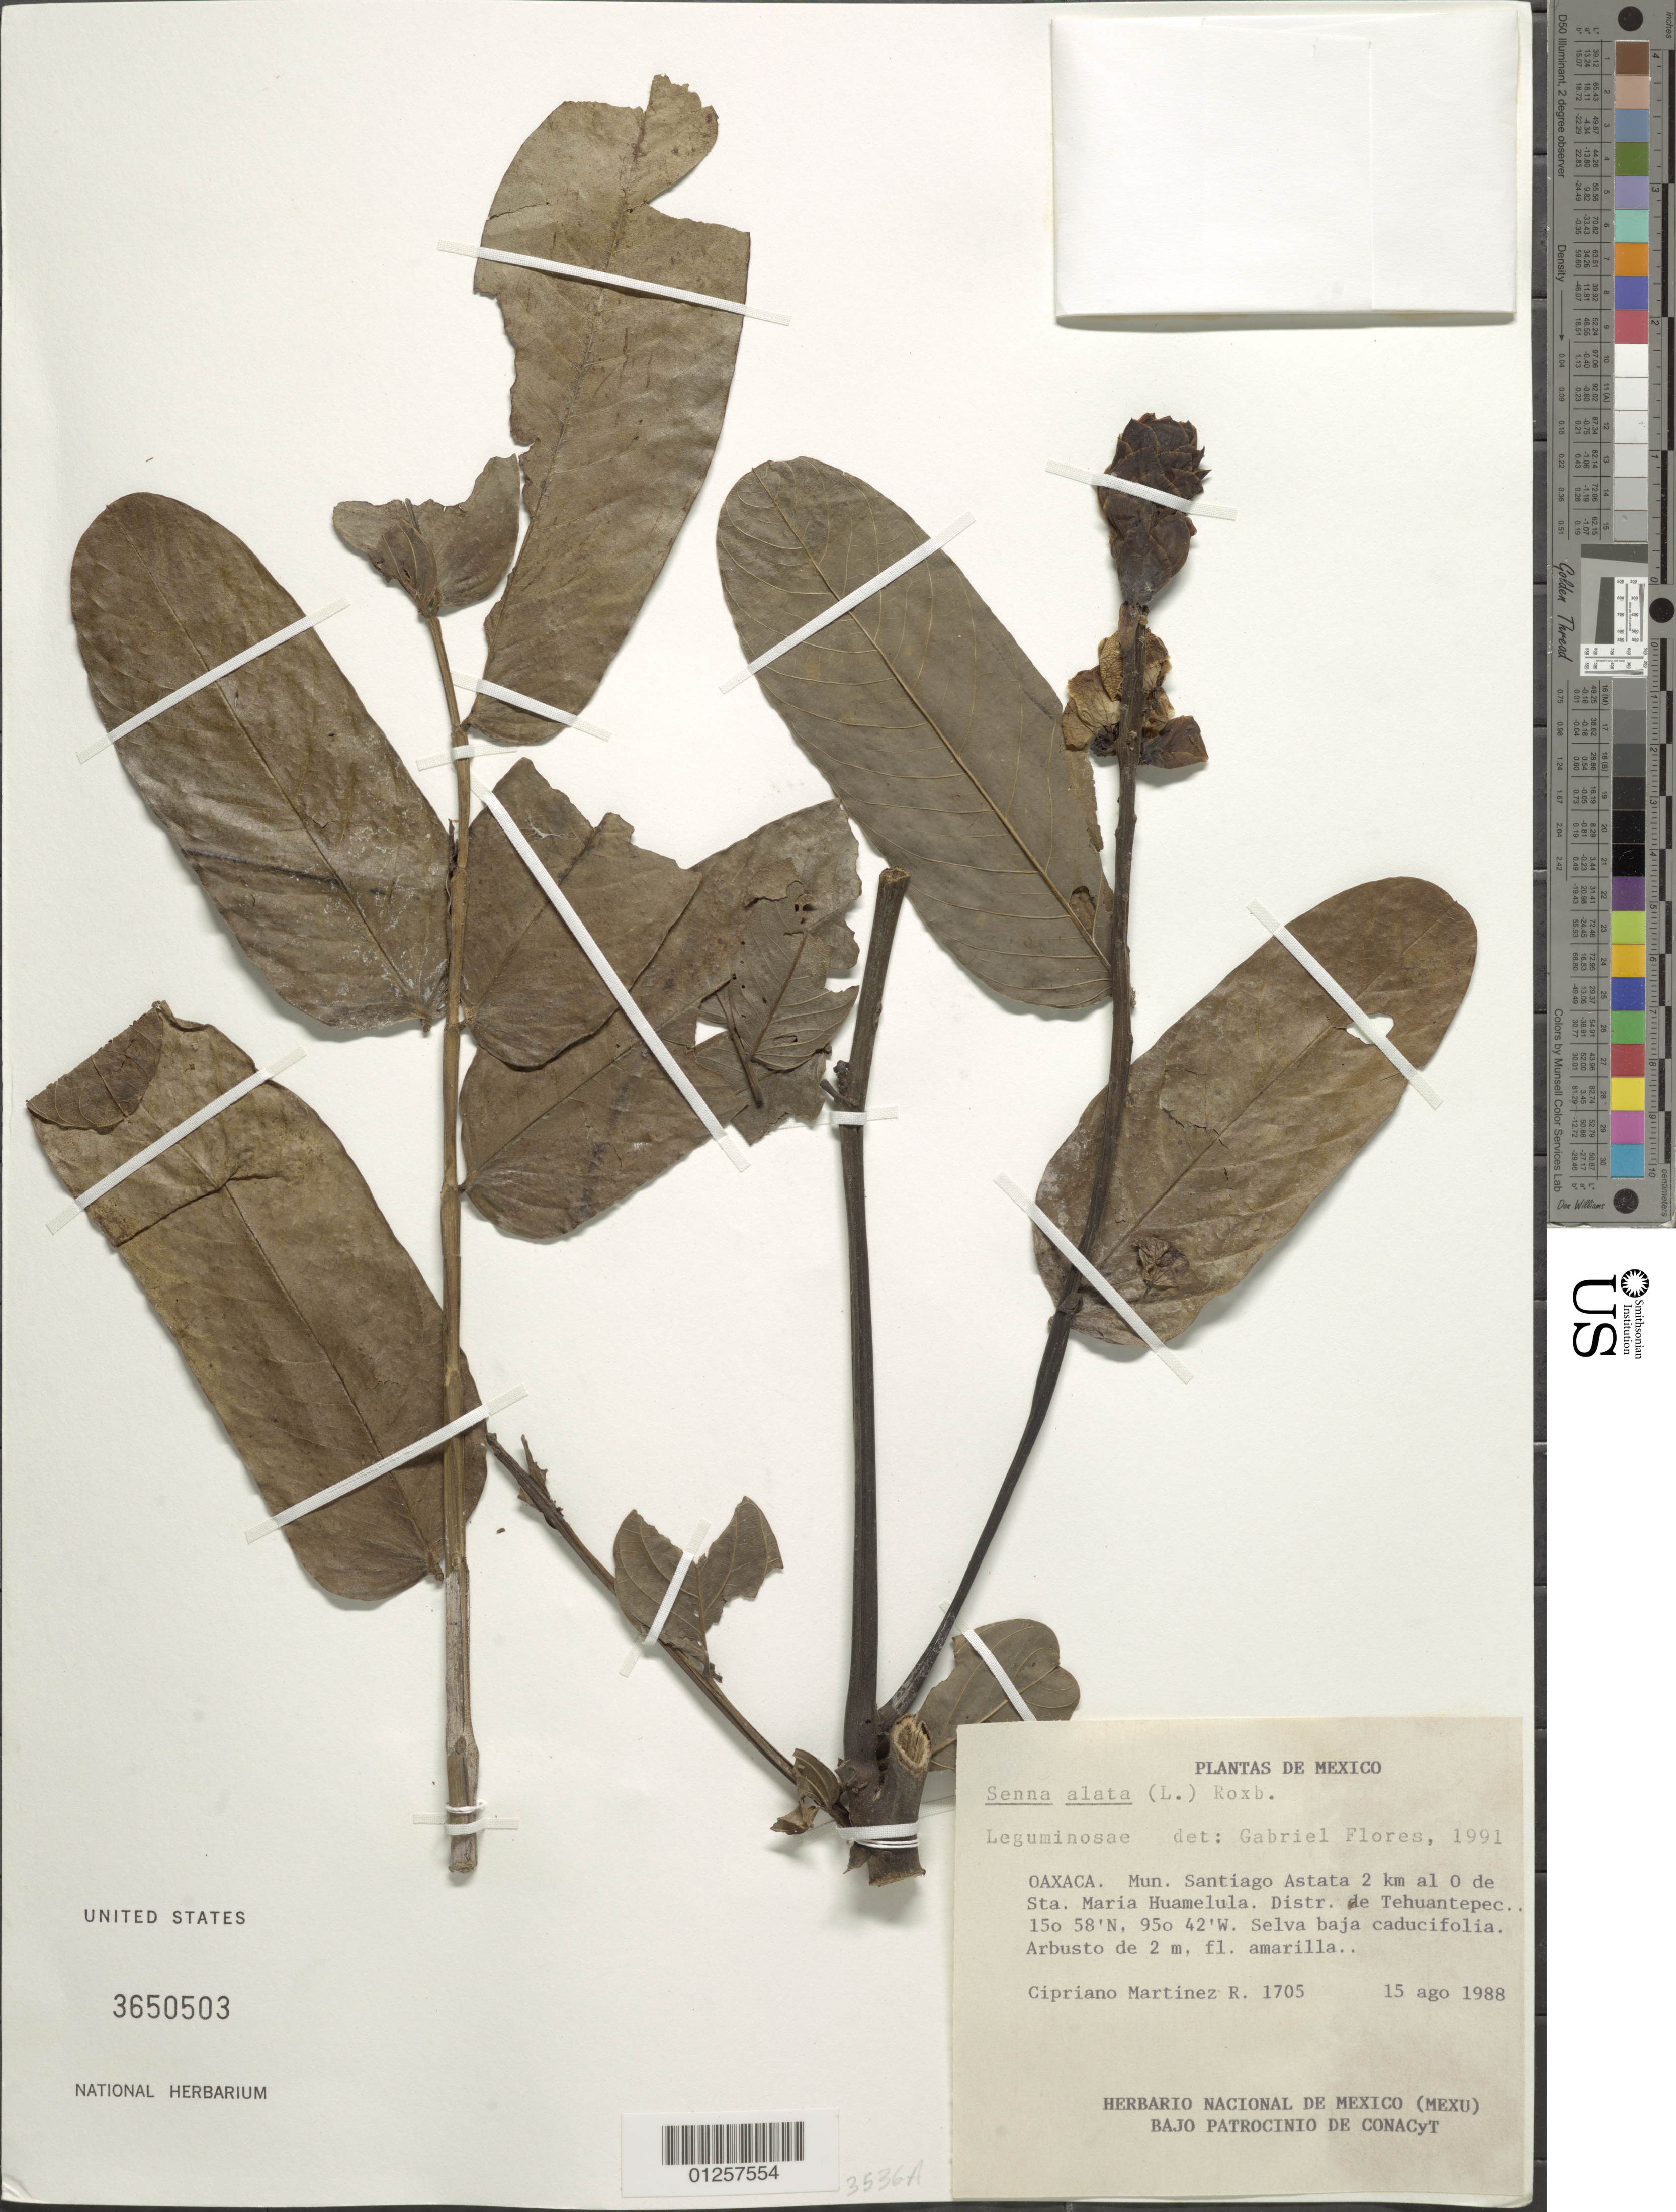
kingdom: Plantae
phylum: Tracheophyta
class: Magnoliopsida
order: Fabales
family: Fabaceae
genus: Senna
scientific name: Senna alata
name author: (L.) Roxb.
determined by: Flores F., G.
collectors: C. Martínez R.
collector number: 1705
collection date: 1988-08-15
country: Mexico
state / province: Oaxaca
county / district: Tehuantepe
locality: Mun. Santiago Astata 2 km al O de sta. Maria Huamelula.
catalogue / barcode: US 3650503